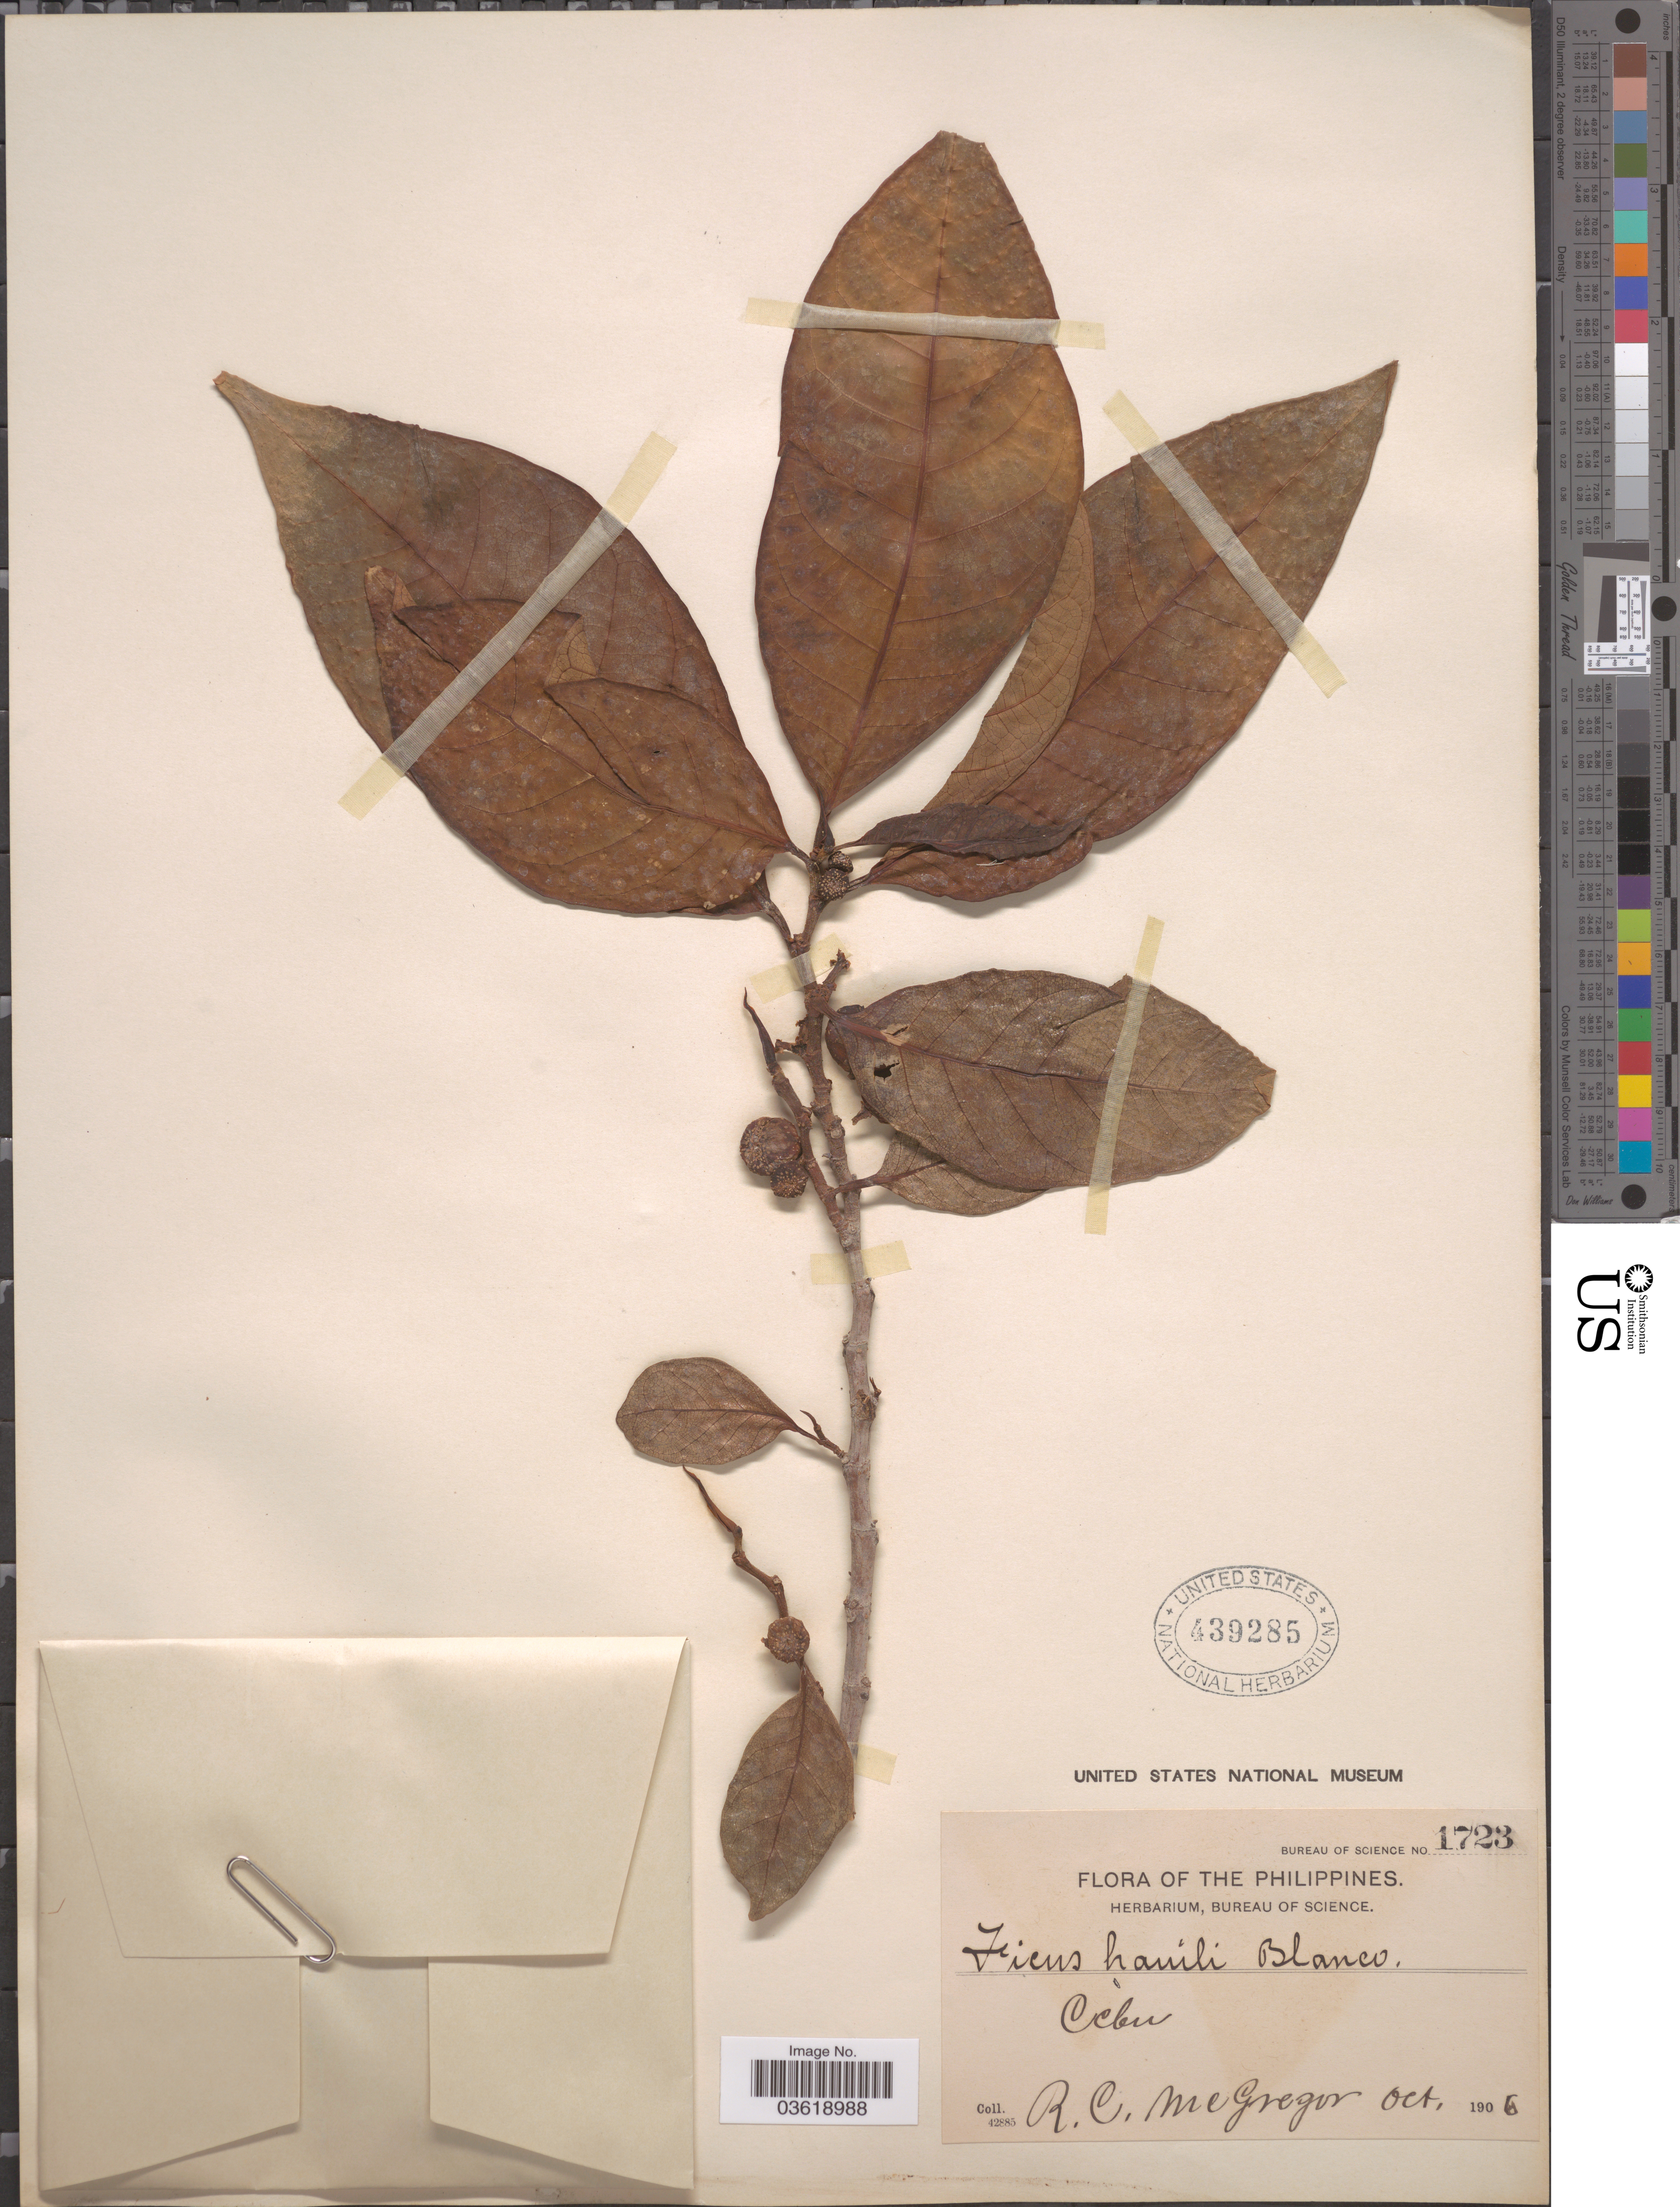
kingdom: Plantae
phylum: Tracheophyta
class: Magnoliopsida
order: Rosales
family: Moraceae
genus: Ficus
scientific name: Ficus hauili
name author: Blanco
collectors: R. C. McGregor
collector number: Bureau of Science 1723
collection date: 1906-10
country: Philippines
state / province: Central Visayas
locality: Cebu.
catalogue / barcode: US 439285